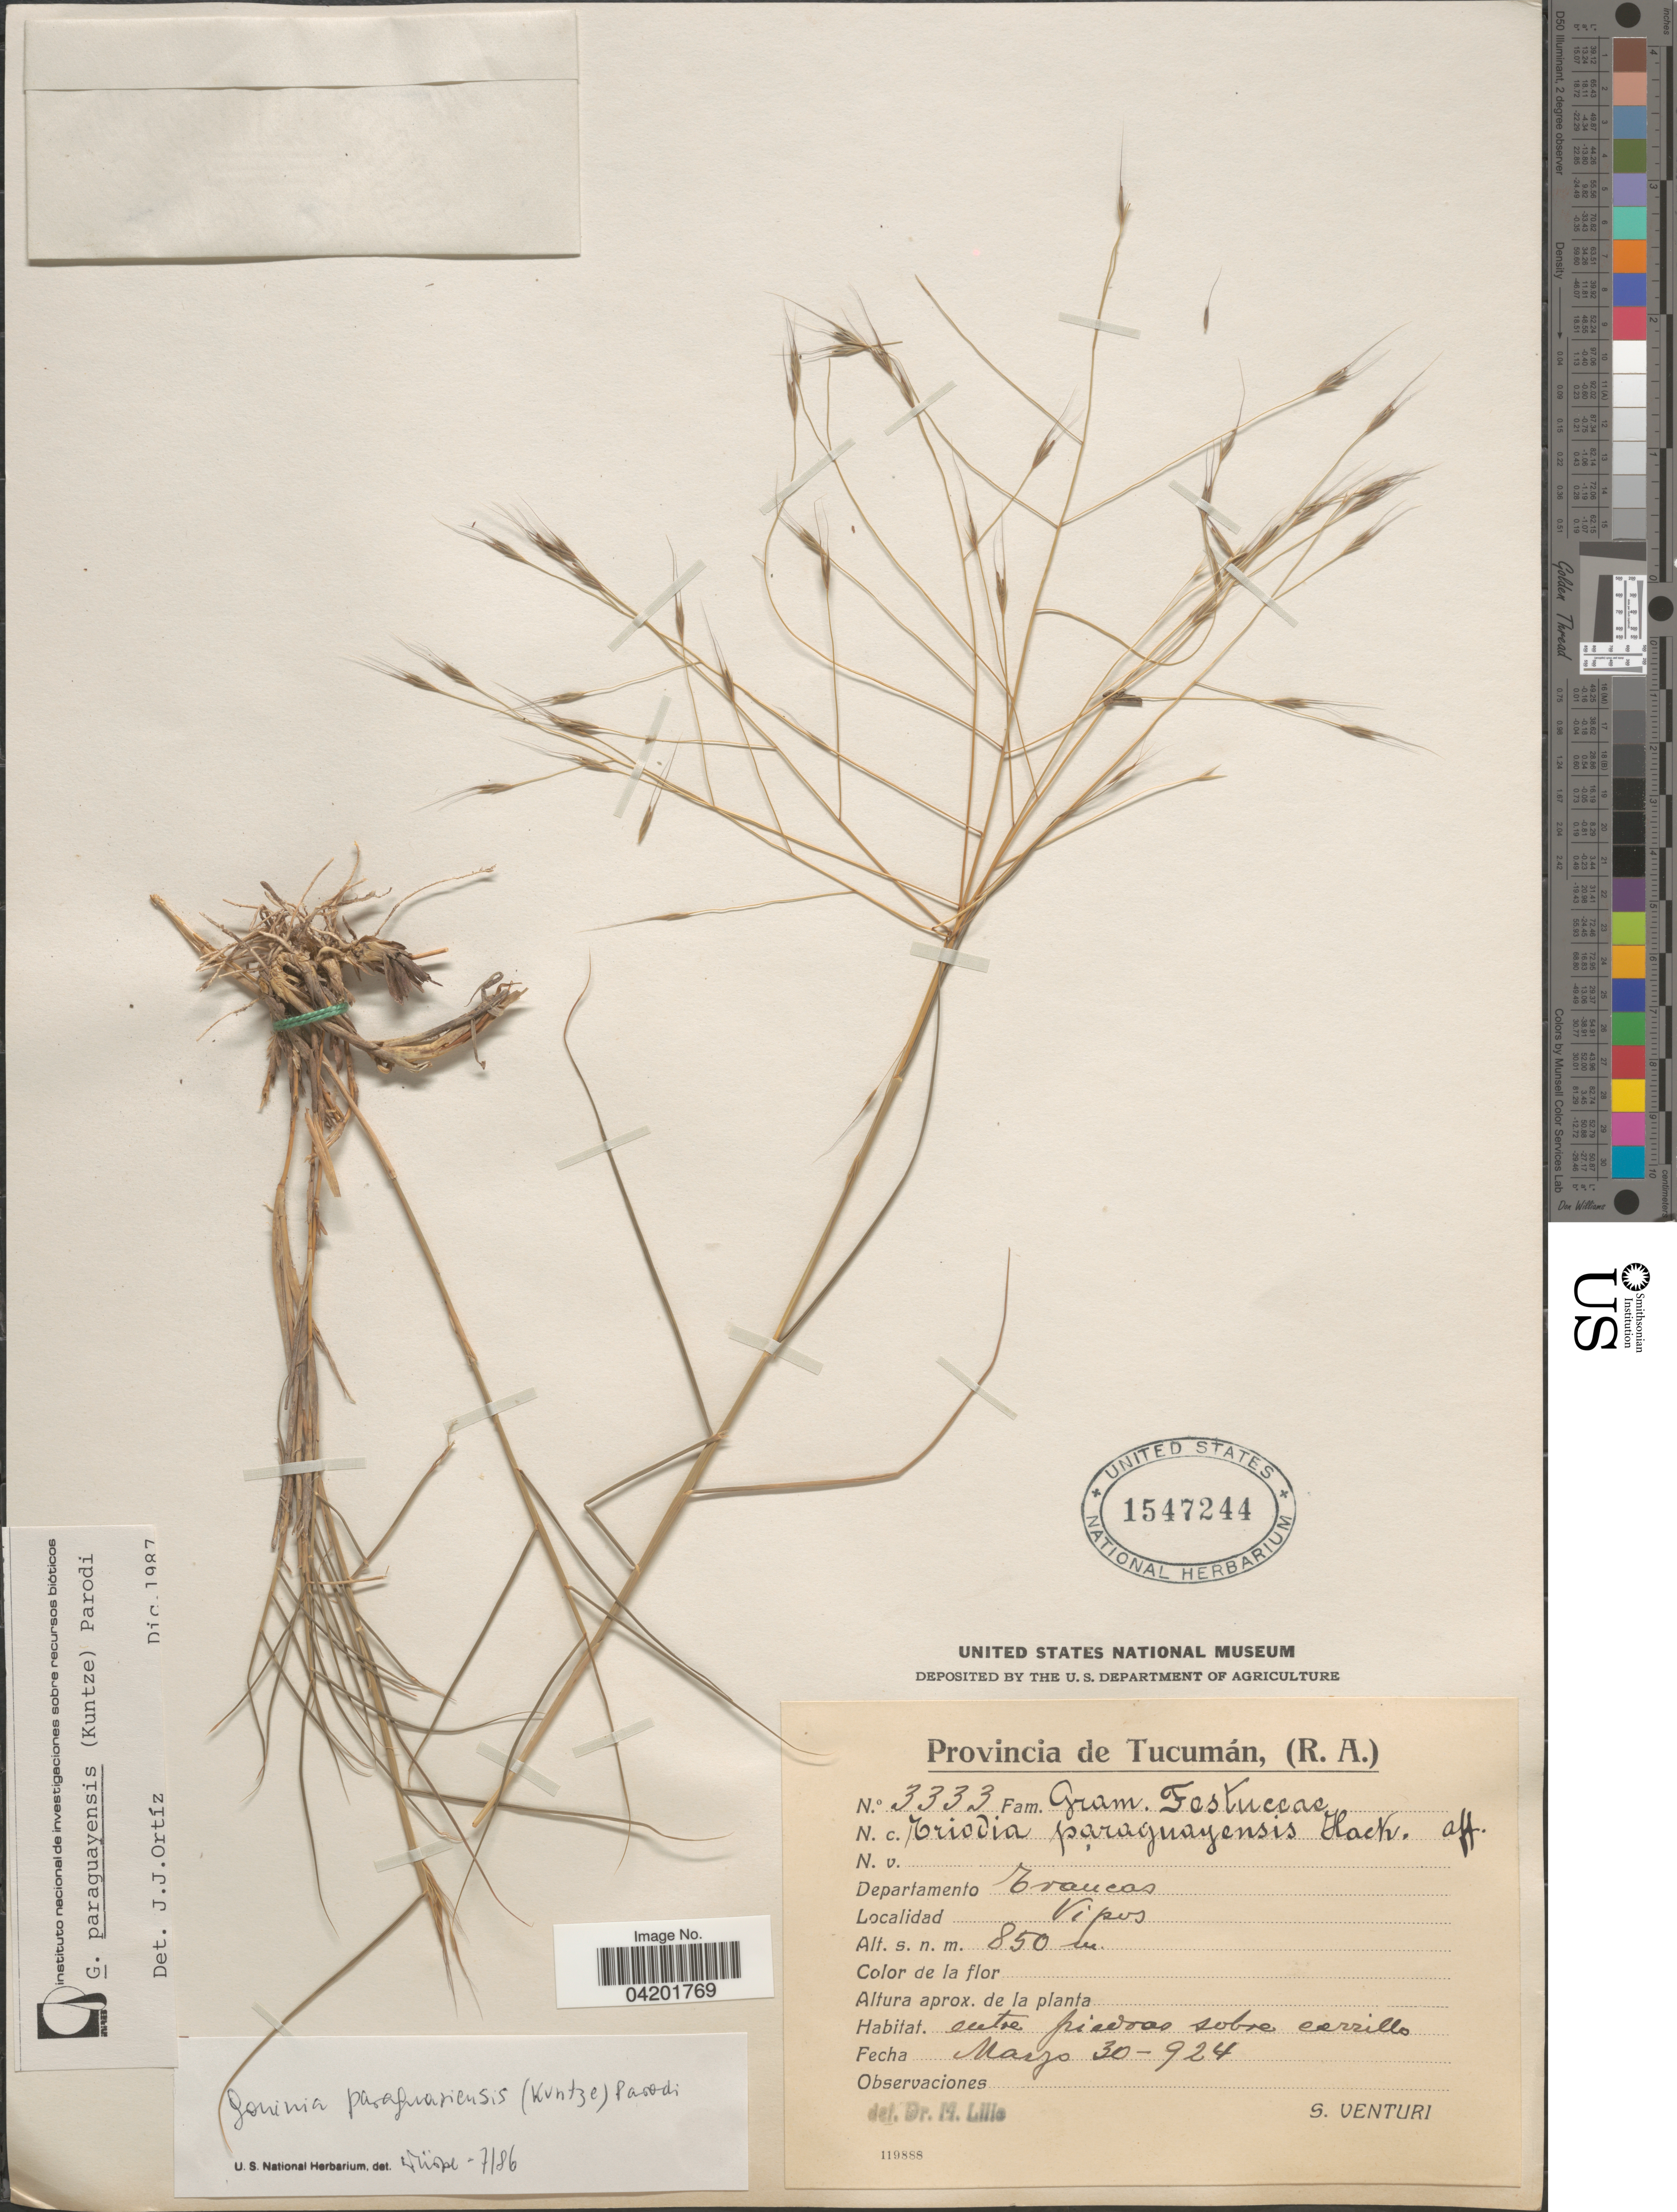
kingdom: Plantae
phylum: Tracheophyta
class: Liliopsida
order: Poales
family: Poaceae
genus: Gouinia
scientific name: Gouinia paraguayensis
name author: (Kuntze) Parodi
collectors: S. Venturi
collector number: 3333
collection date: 1924-03-30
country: Argentina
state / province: Tucuman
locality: Departamento Trancas. Vipos.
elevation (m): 850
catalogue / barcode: US 1547244